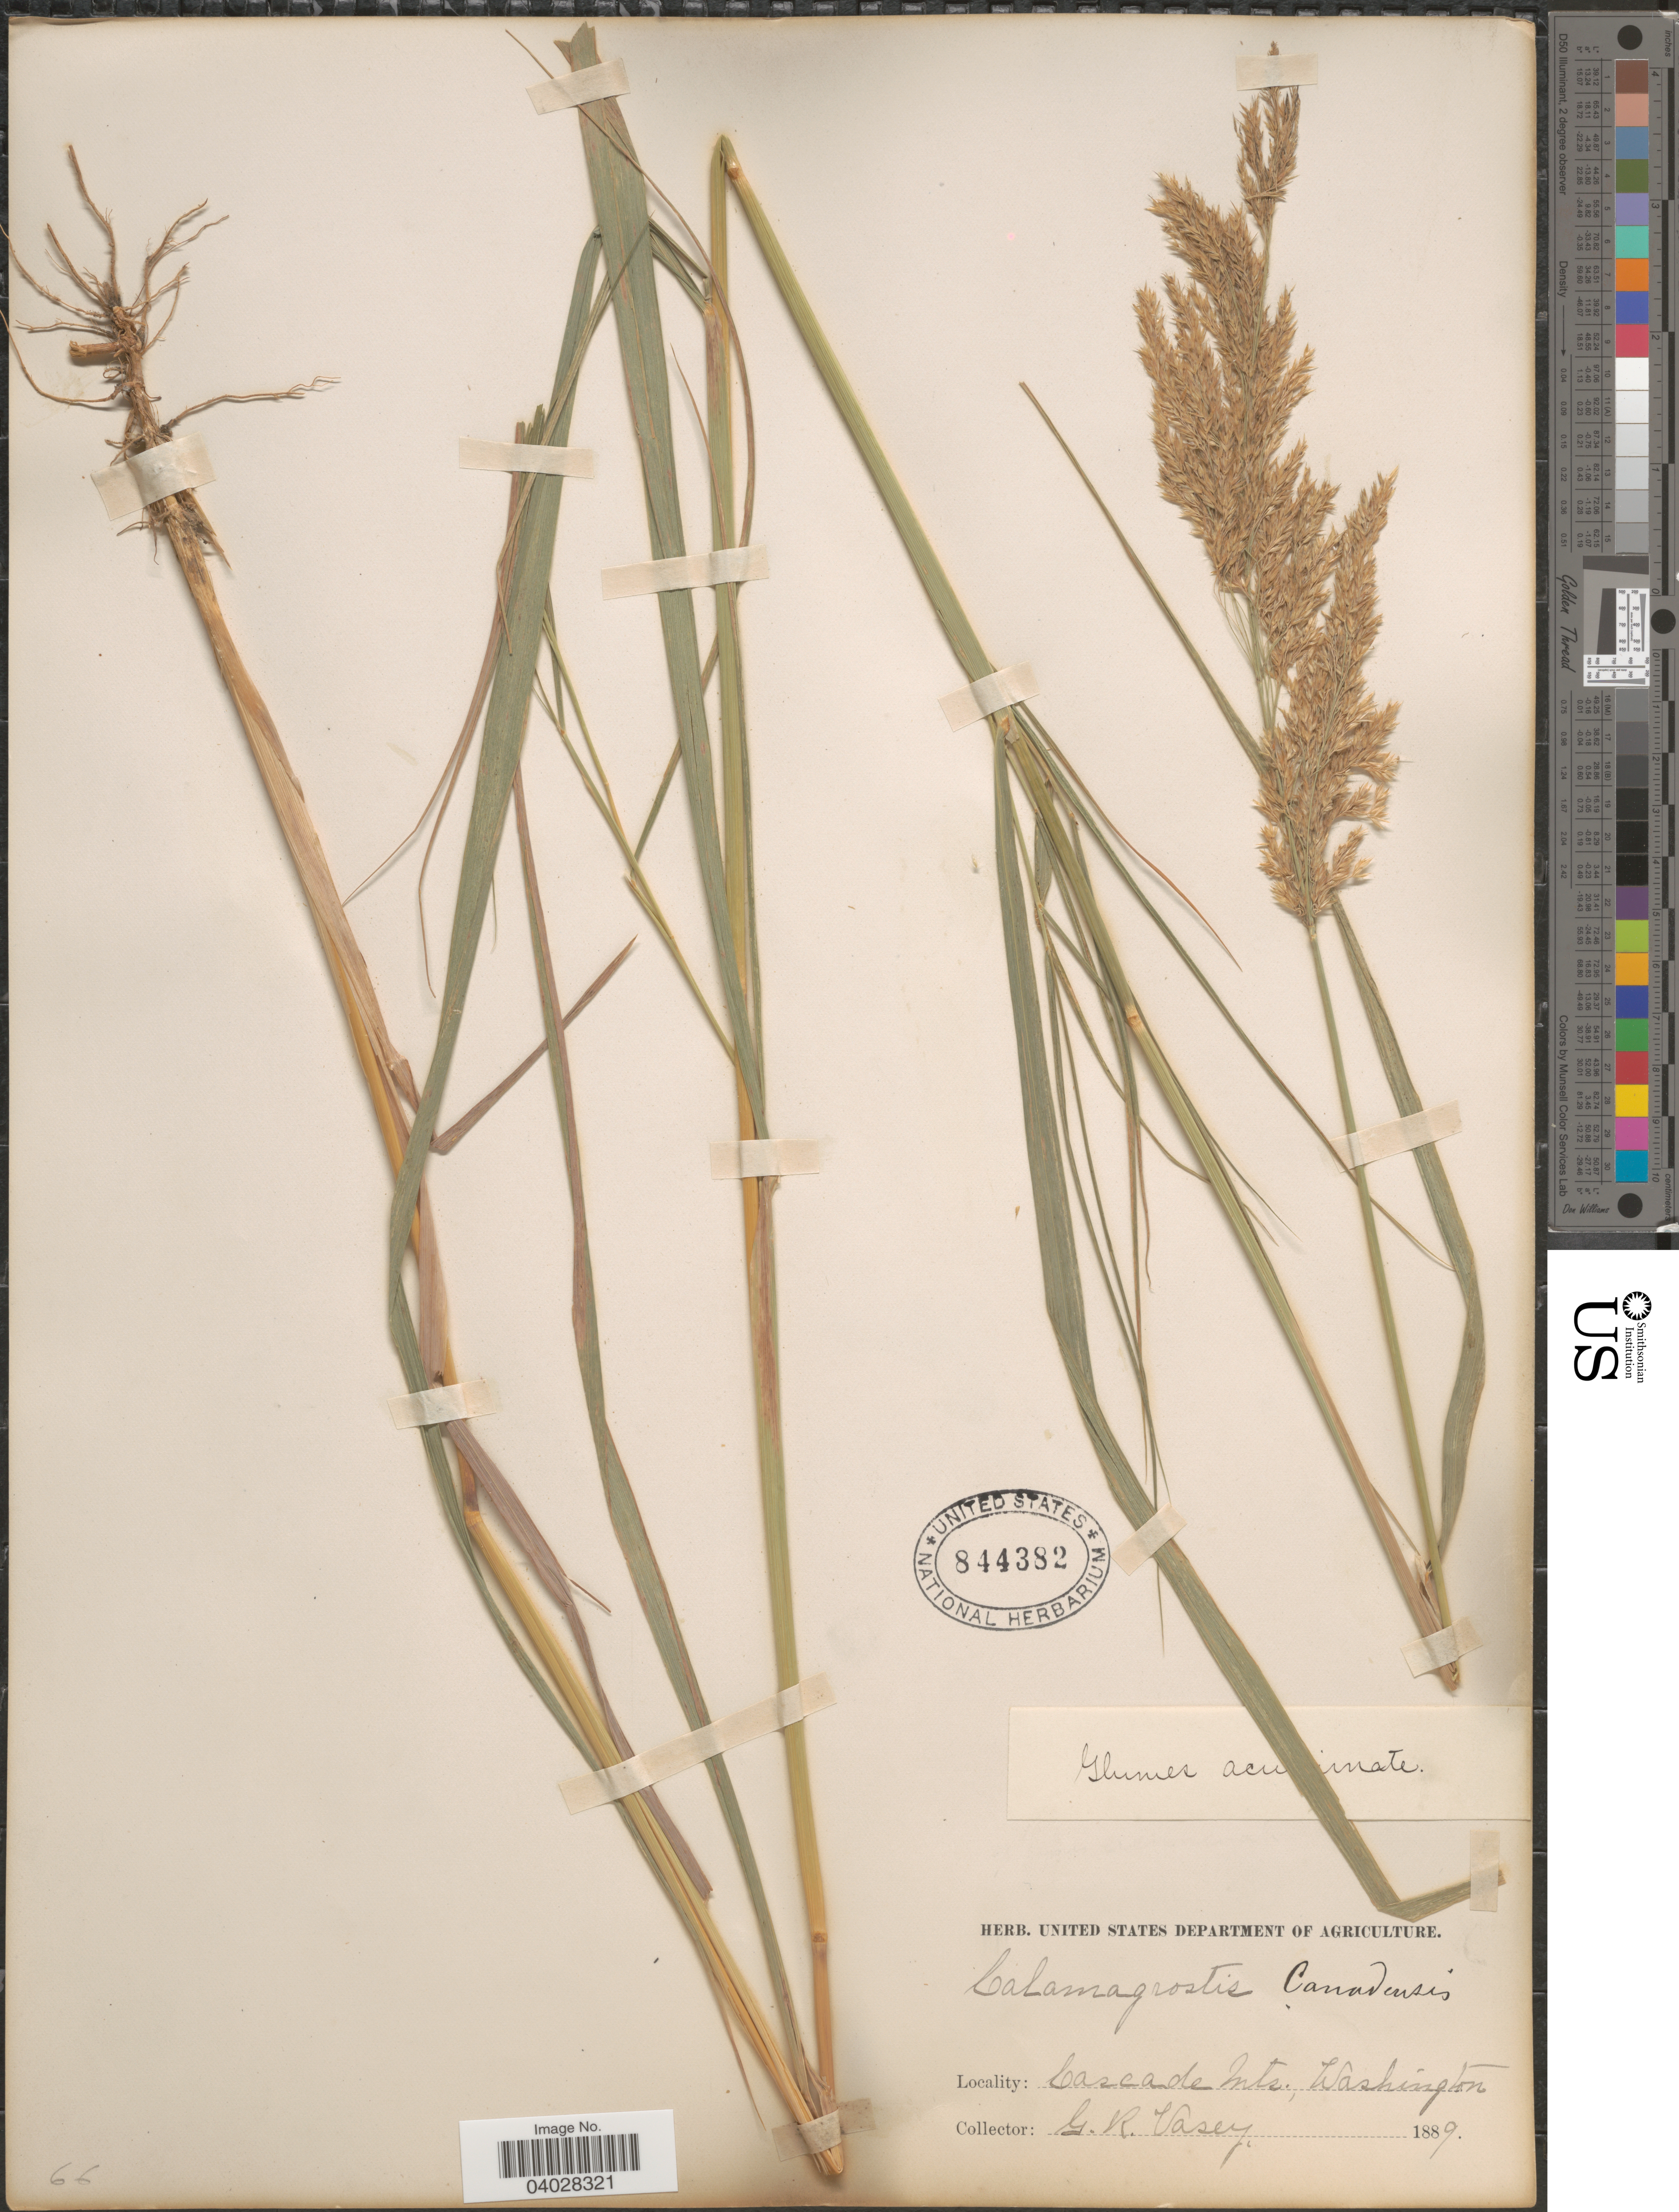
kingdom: Plantae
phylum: Tracheophyta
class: Liliopsida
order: Poales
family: Poaceae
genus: Calamagrostis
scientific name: Calamagrostis canadensis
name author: (Michx.) P. Beauv.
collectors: G. R. Vasey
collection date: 1889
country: United States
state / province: Washington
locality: Cascade mts.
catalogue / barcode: US 844382